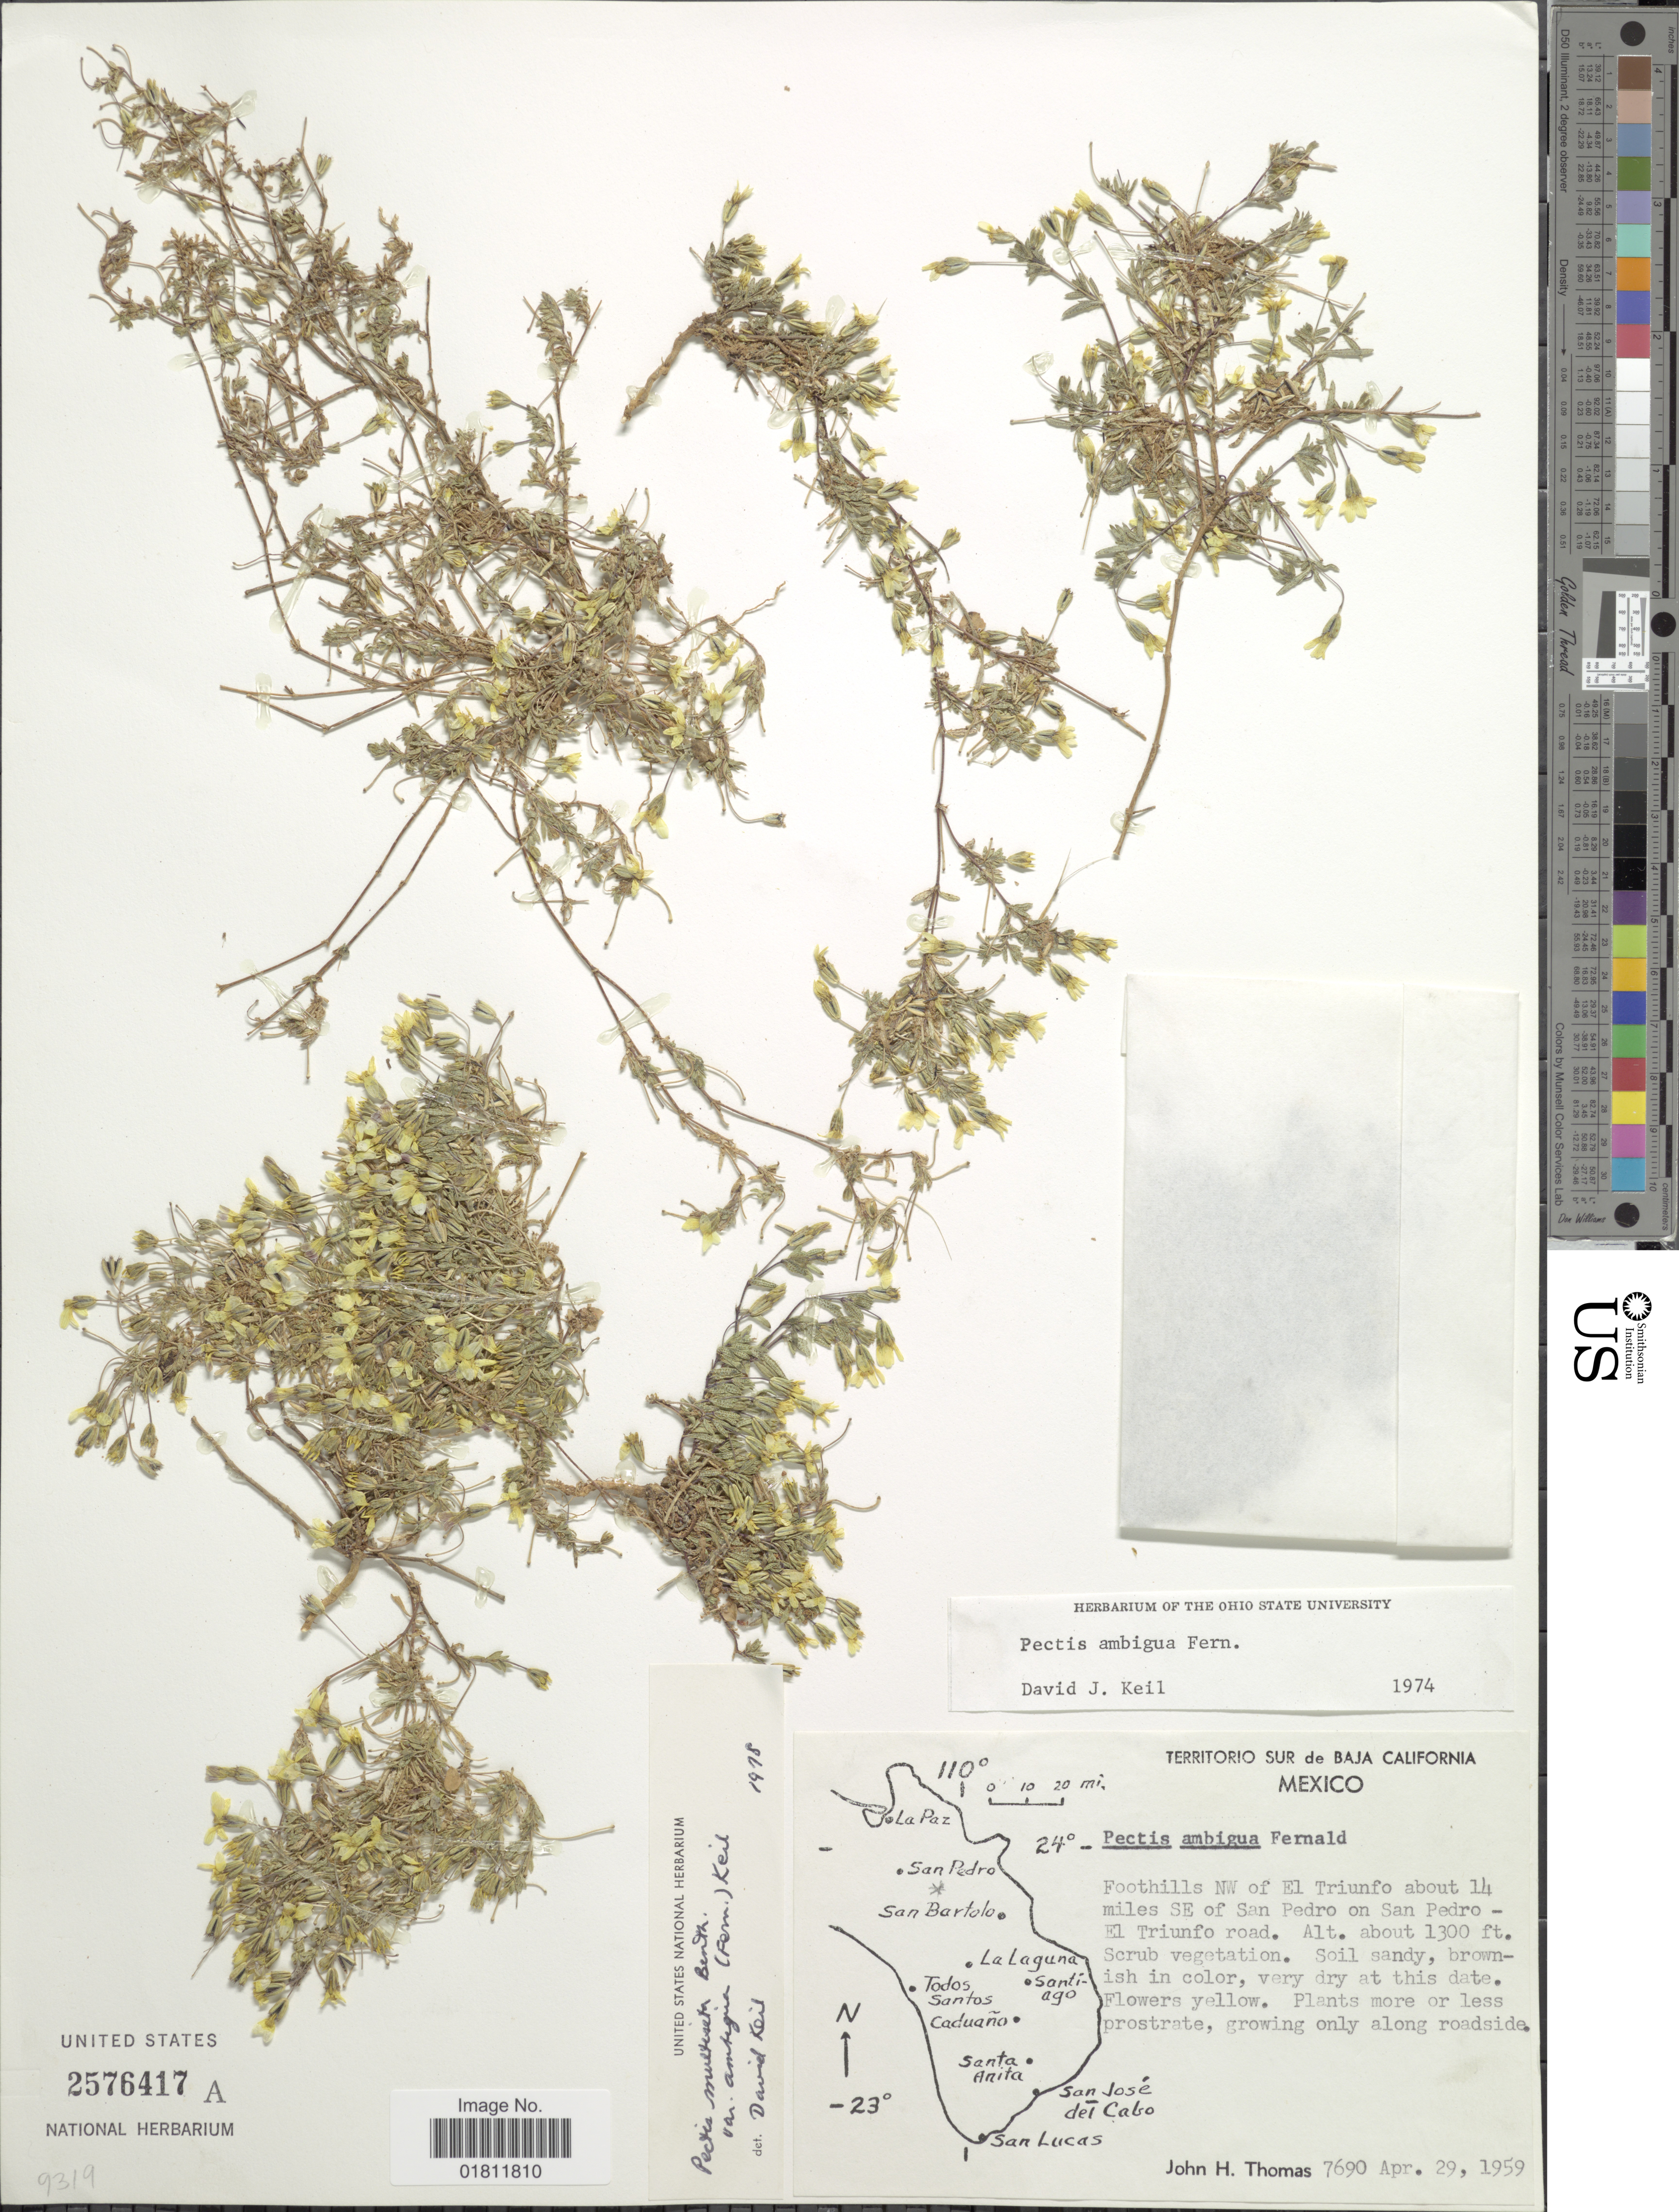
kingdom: Plantae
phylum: Tracheophyta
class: Magnoliopsida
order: Asterales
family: Asteraceae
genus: Pectis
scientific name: Pectis multiceps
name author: Urb.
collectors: J. H. Thomas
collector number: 7690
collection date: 1959-04-29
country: Mexico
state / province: Baja California Sur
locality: Territorio Sur de Baja California, Mexico. Foothills NW of El Triunfo about 14 miles SE of San Pedro on San Pedro- El Triunfo road.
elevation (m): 396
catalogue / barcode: US 2576417A